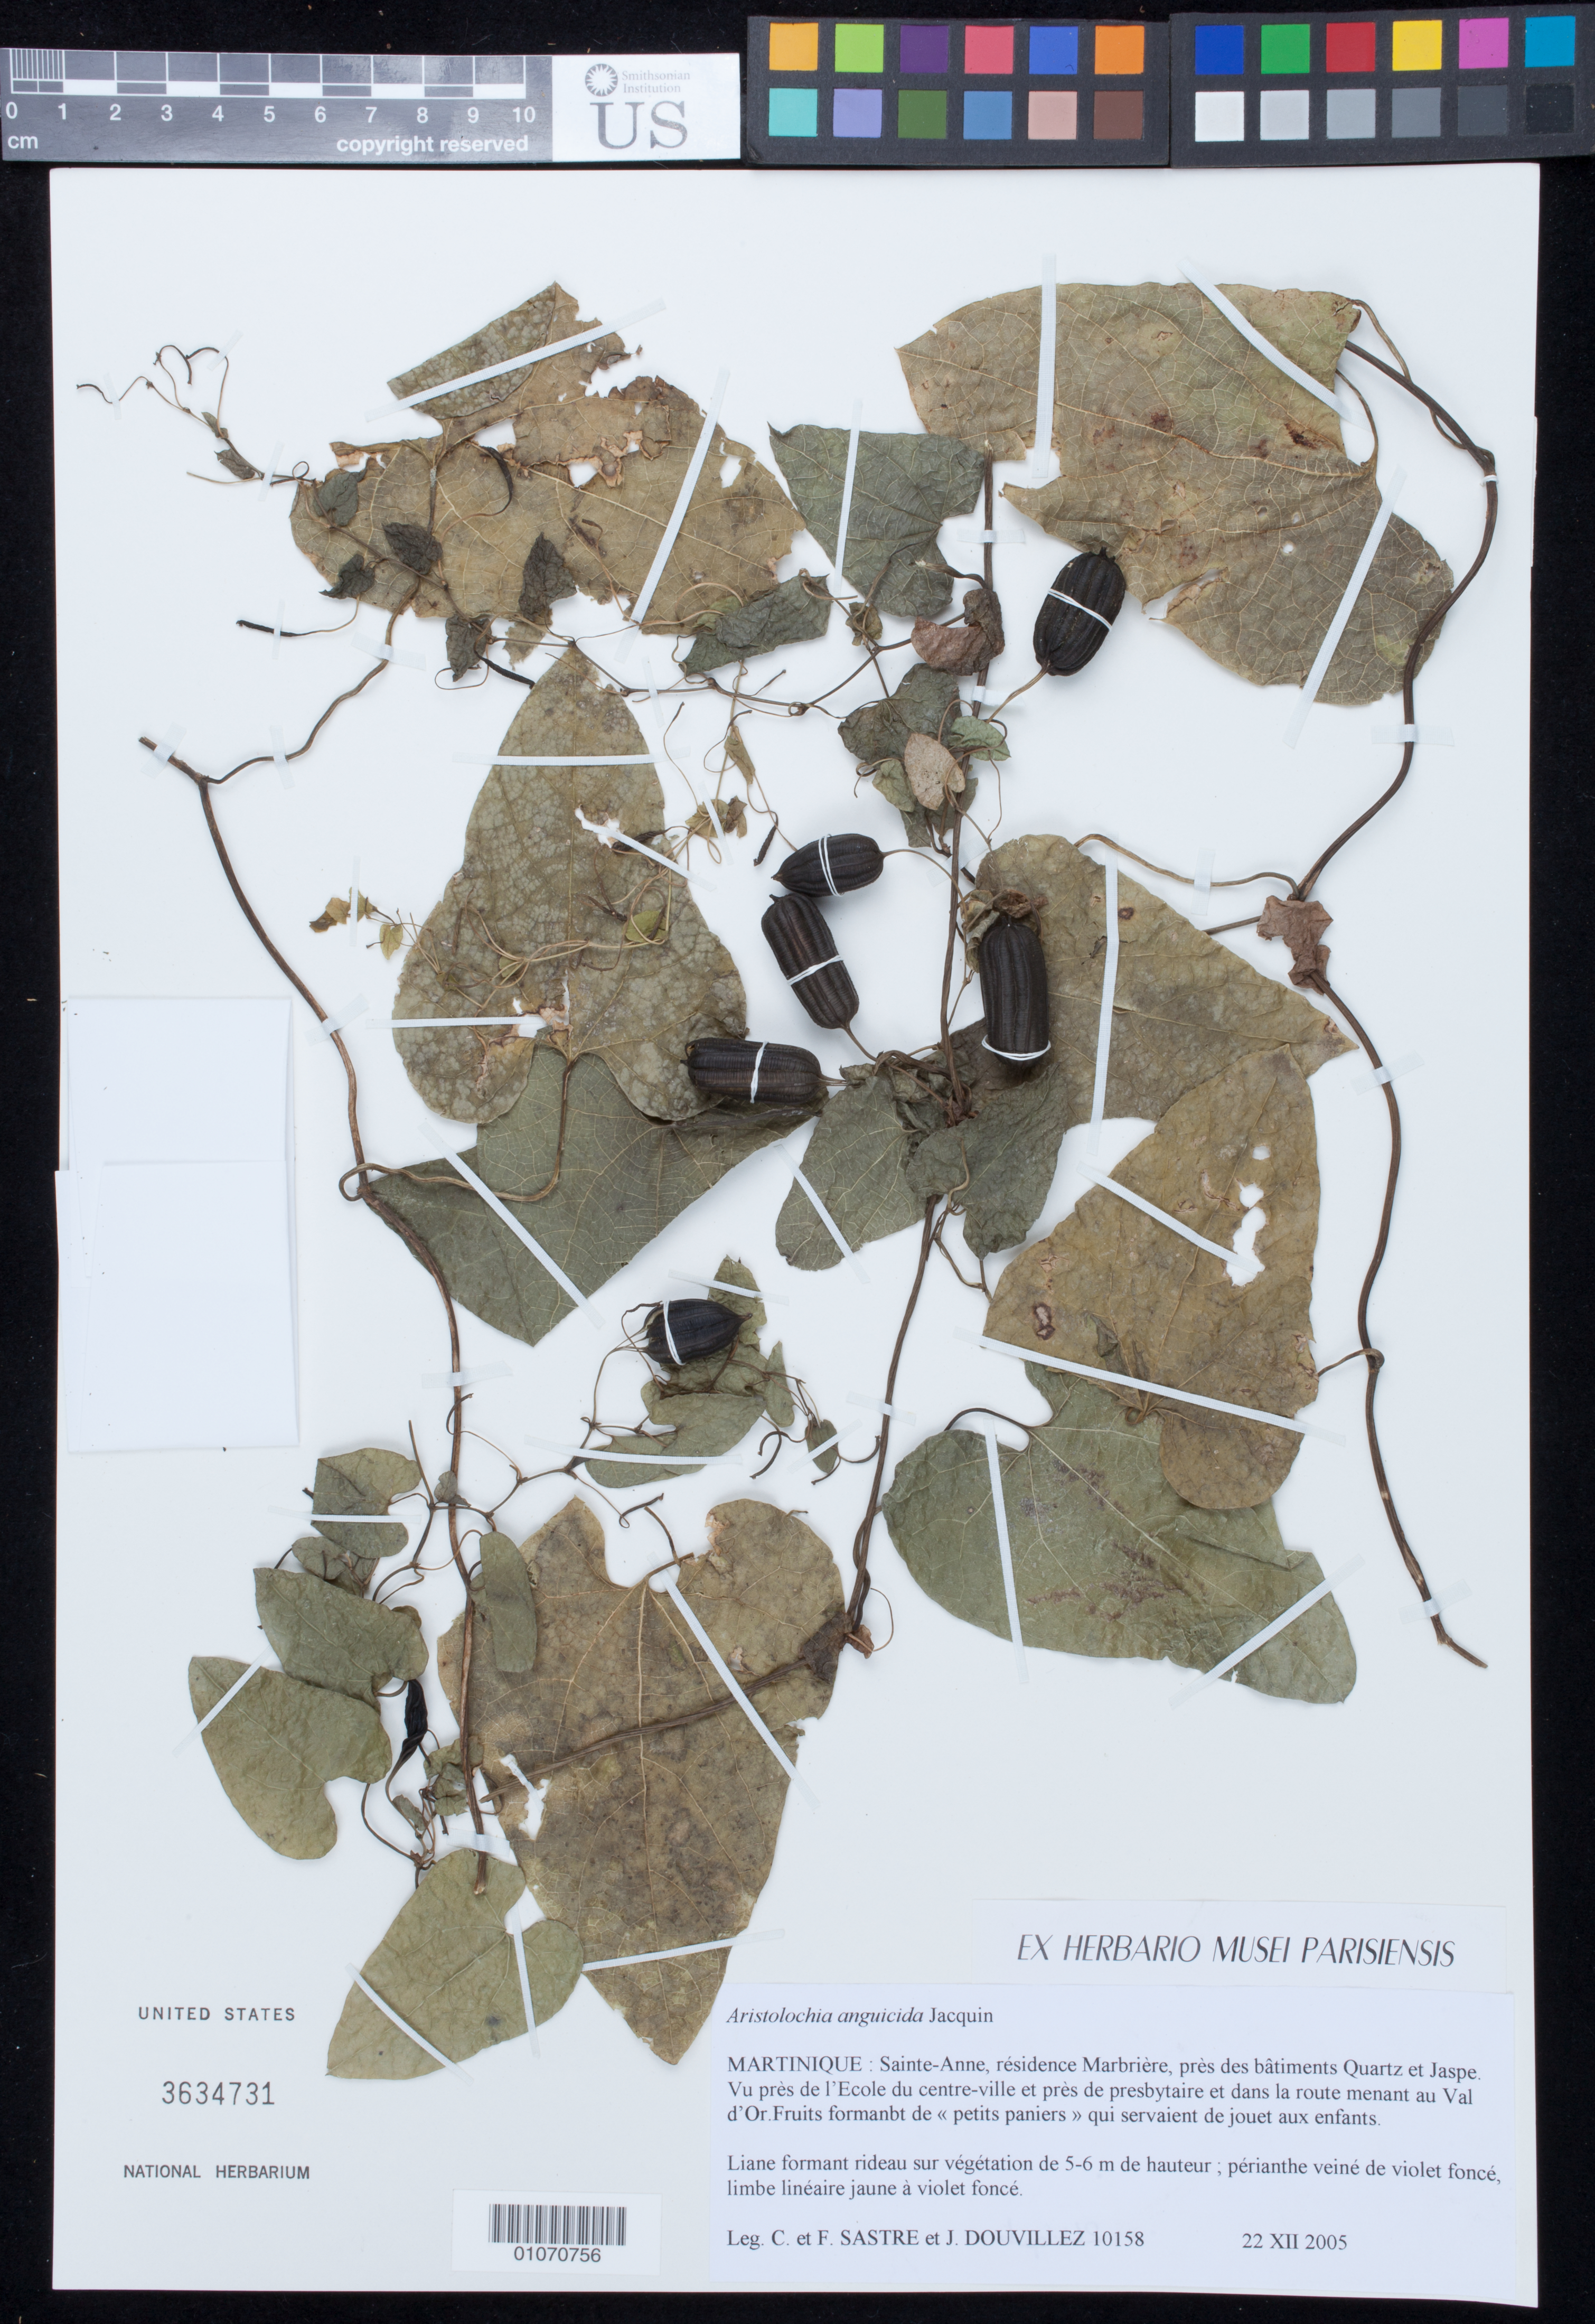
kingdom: Plantae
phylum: Tracheophyta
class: Magnoliopsida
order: Piperales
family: Aristolochiaceae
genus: Aristolochia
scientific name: Aristolochia anguicida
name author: Jacq.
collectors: C. H. L. Sastre, F. Sastre & J. Douvillez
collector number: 10158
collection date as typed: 22 Dec 2005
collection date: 2005-12-22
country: Martinique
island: Martinique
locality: Sainte-Anne, résidence Marbrière, près des bâtiments Quartz et Jaspe. Vu près de l'Ecole du centre-ville et près de presbytaire et dans la route meanant au Val d'Or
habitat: Sur végétation de 6-8 m de hauteur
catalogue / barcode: US 3634731